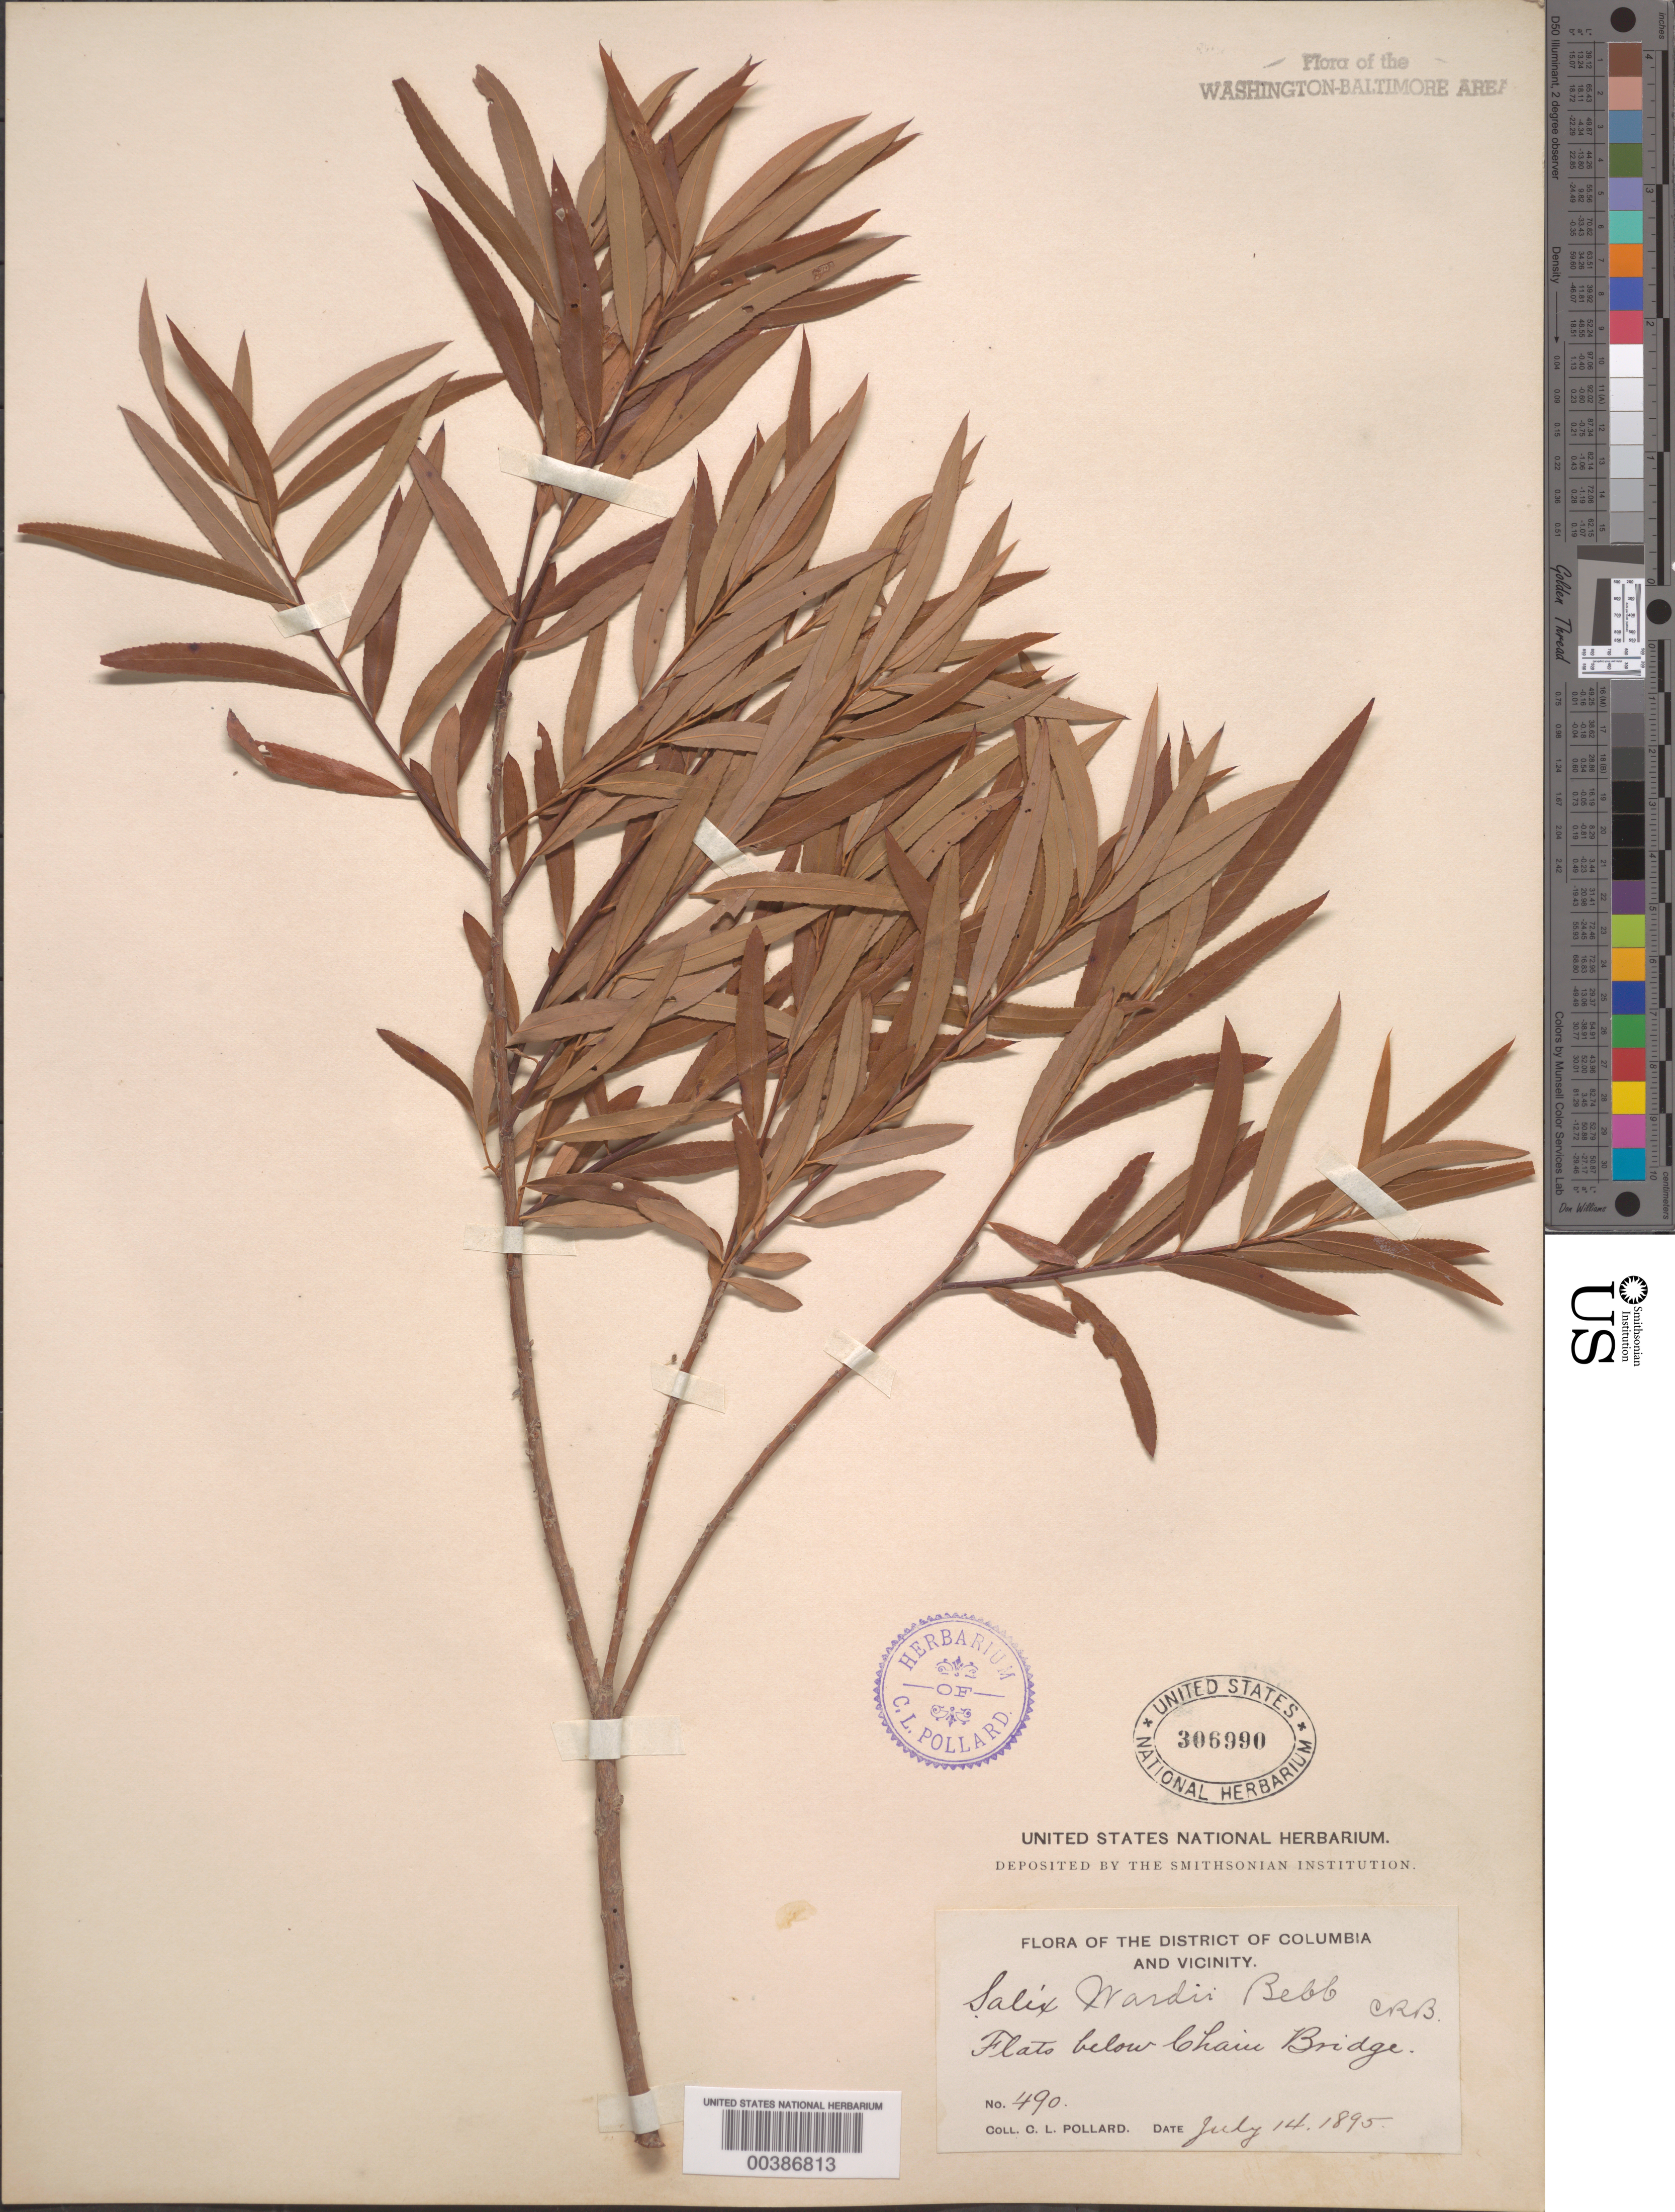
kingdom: Plantae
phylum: Tracheophyta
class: Magnoliopsida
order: Malpighiales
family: Salicaceae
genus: Salix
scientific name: Salix caroliniana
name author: Michx.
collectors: C. L. Pollard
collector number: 490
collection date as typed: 14 Jul 1895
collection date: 1895-07-14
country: United States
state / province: District of Columbia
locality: Below Chain Bridge C. and O. Canal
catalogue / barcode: US 306990